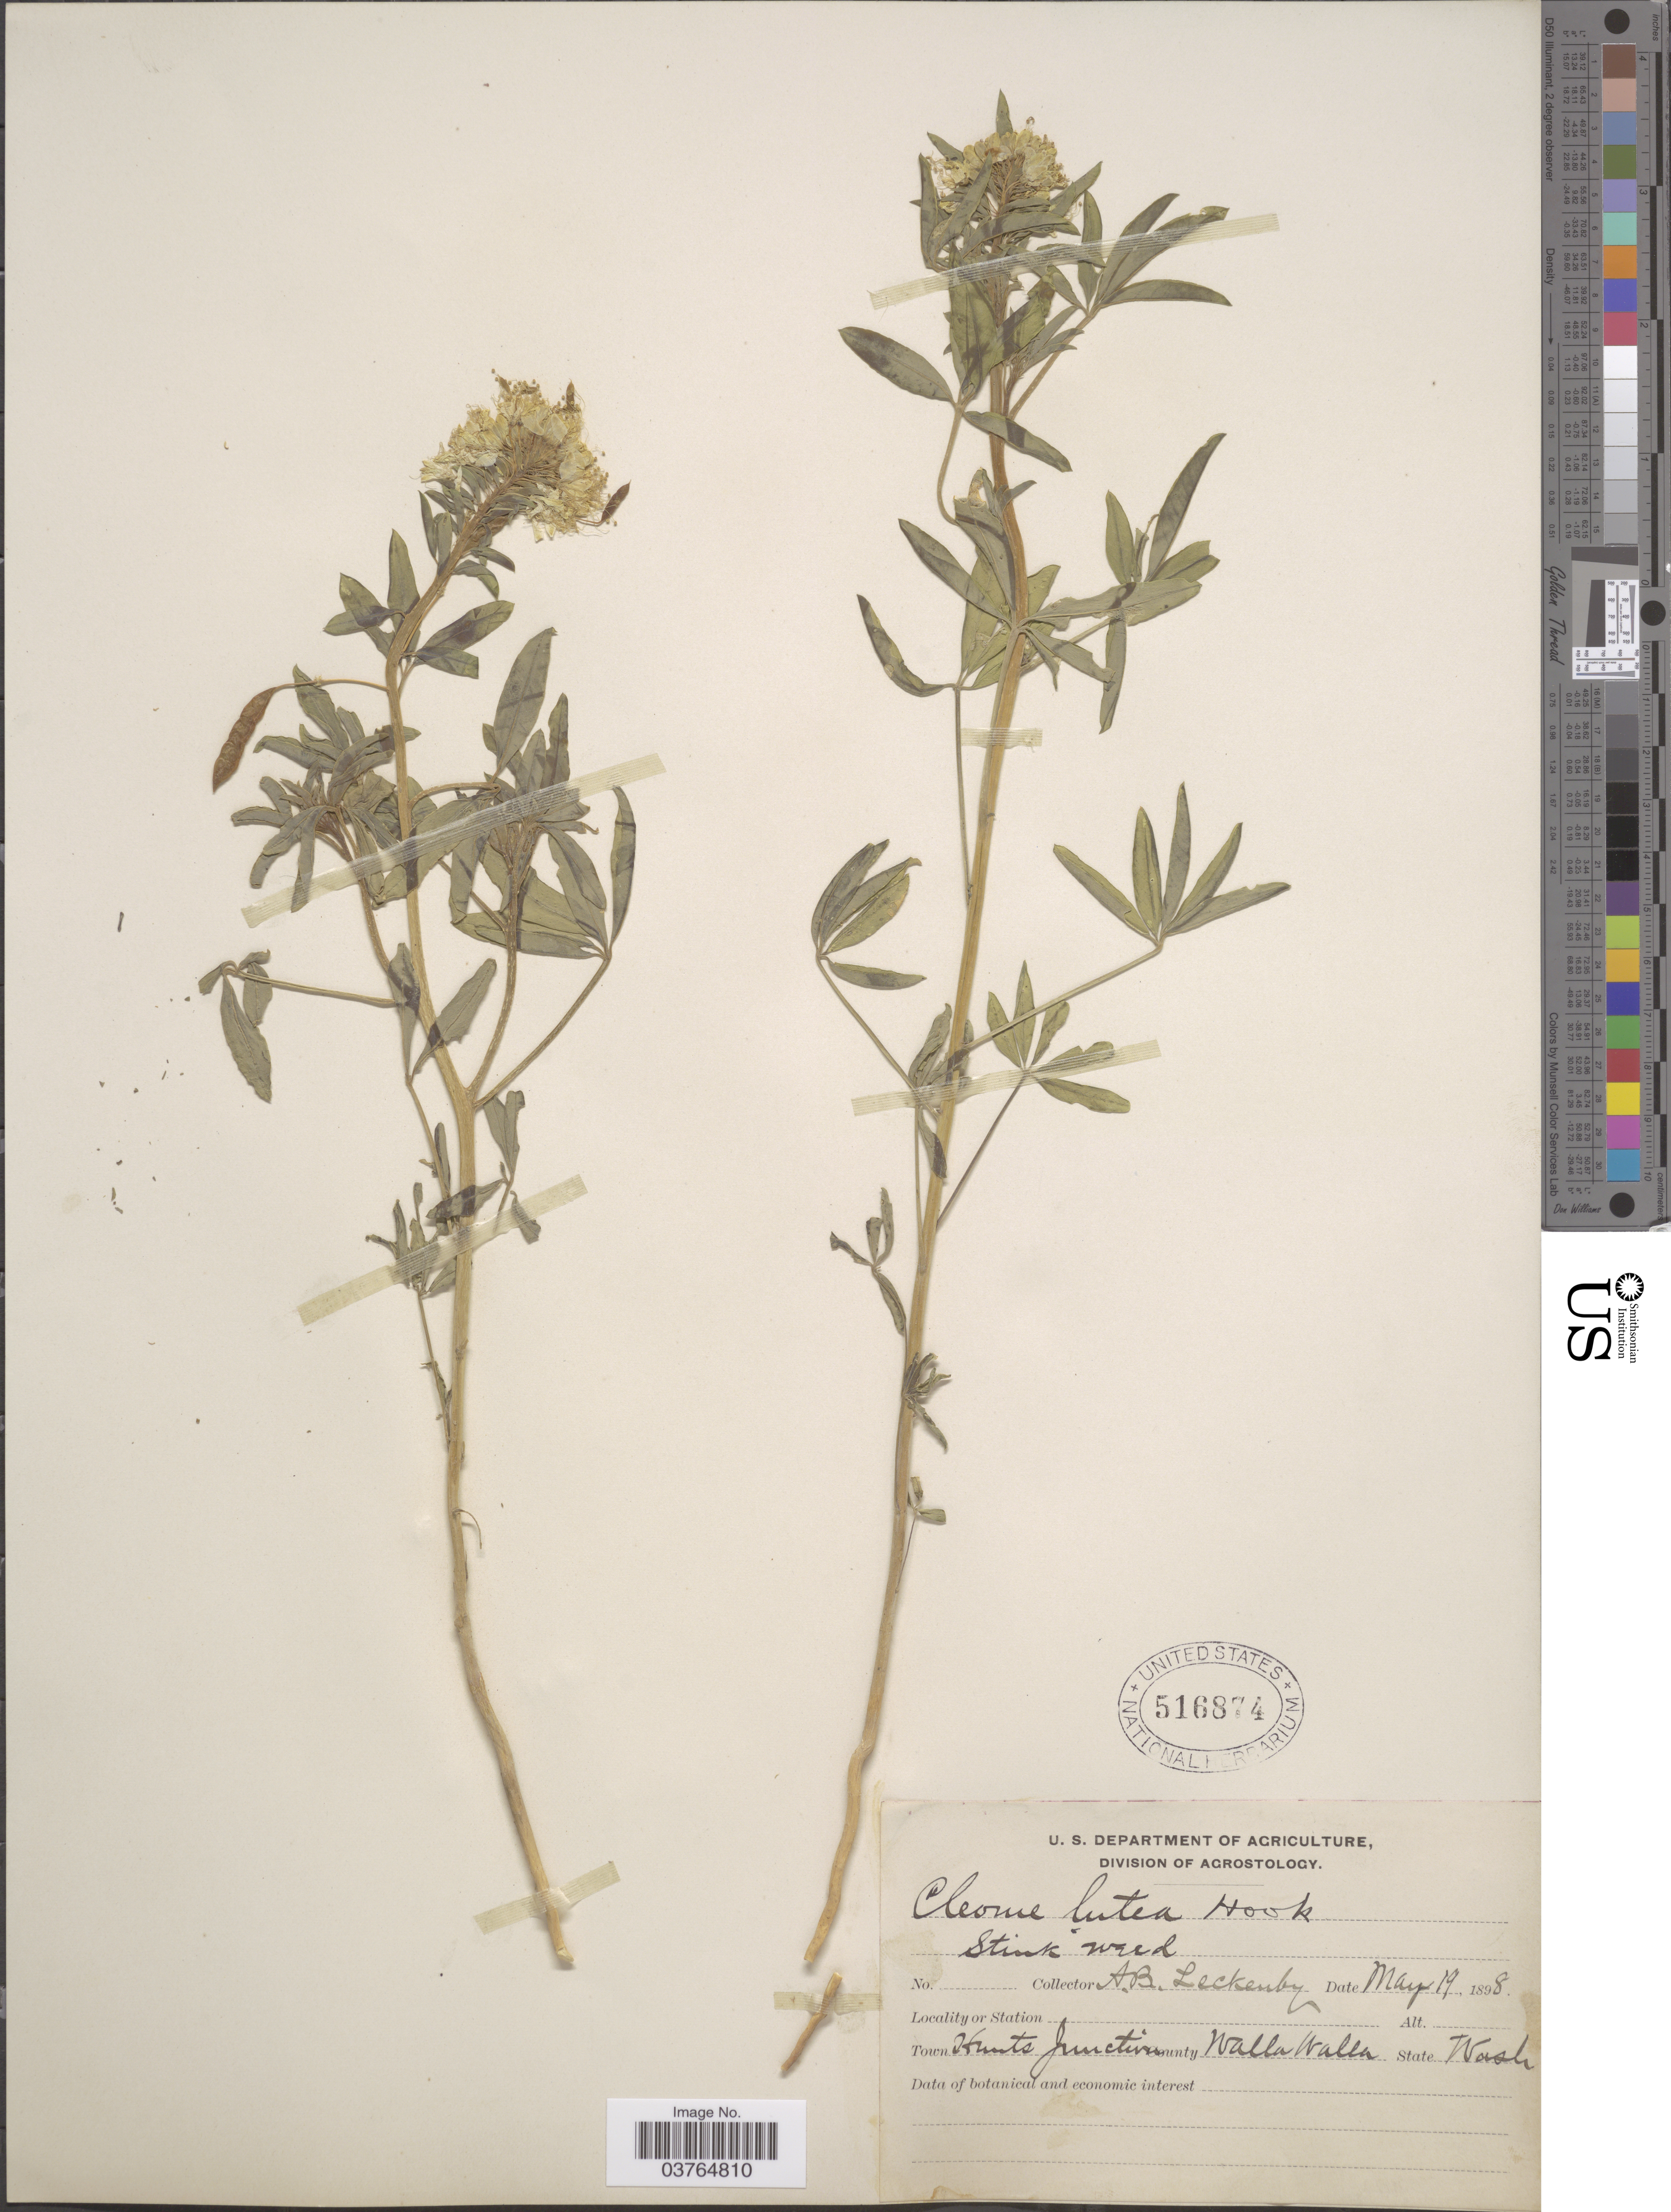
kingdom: Plantae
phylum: Tracheophyta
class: Magnoliopsida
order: Brassicales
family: Cleomaceae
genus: Cleomella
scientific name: Cleomella lutea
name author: (Hook.) Roalson & J.C. Hall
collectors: A. Leckenby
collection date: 1898-05-19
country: United States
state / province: Washington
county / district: Walla Walla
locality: Town Hunts Junction. County Walla Walla.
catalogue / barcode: US 516874